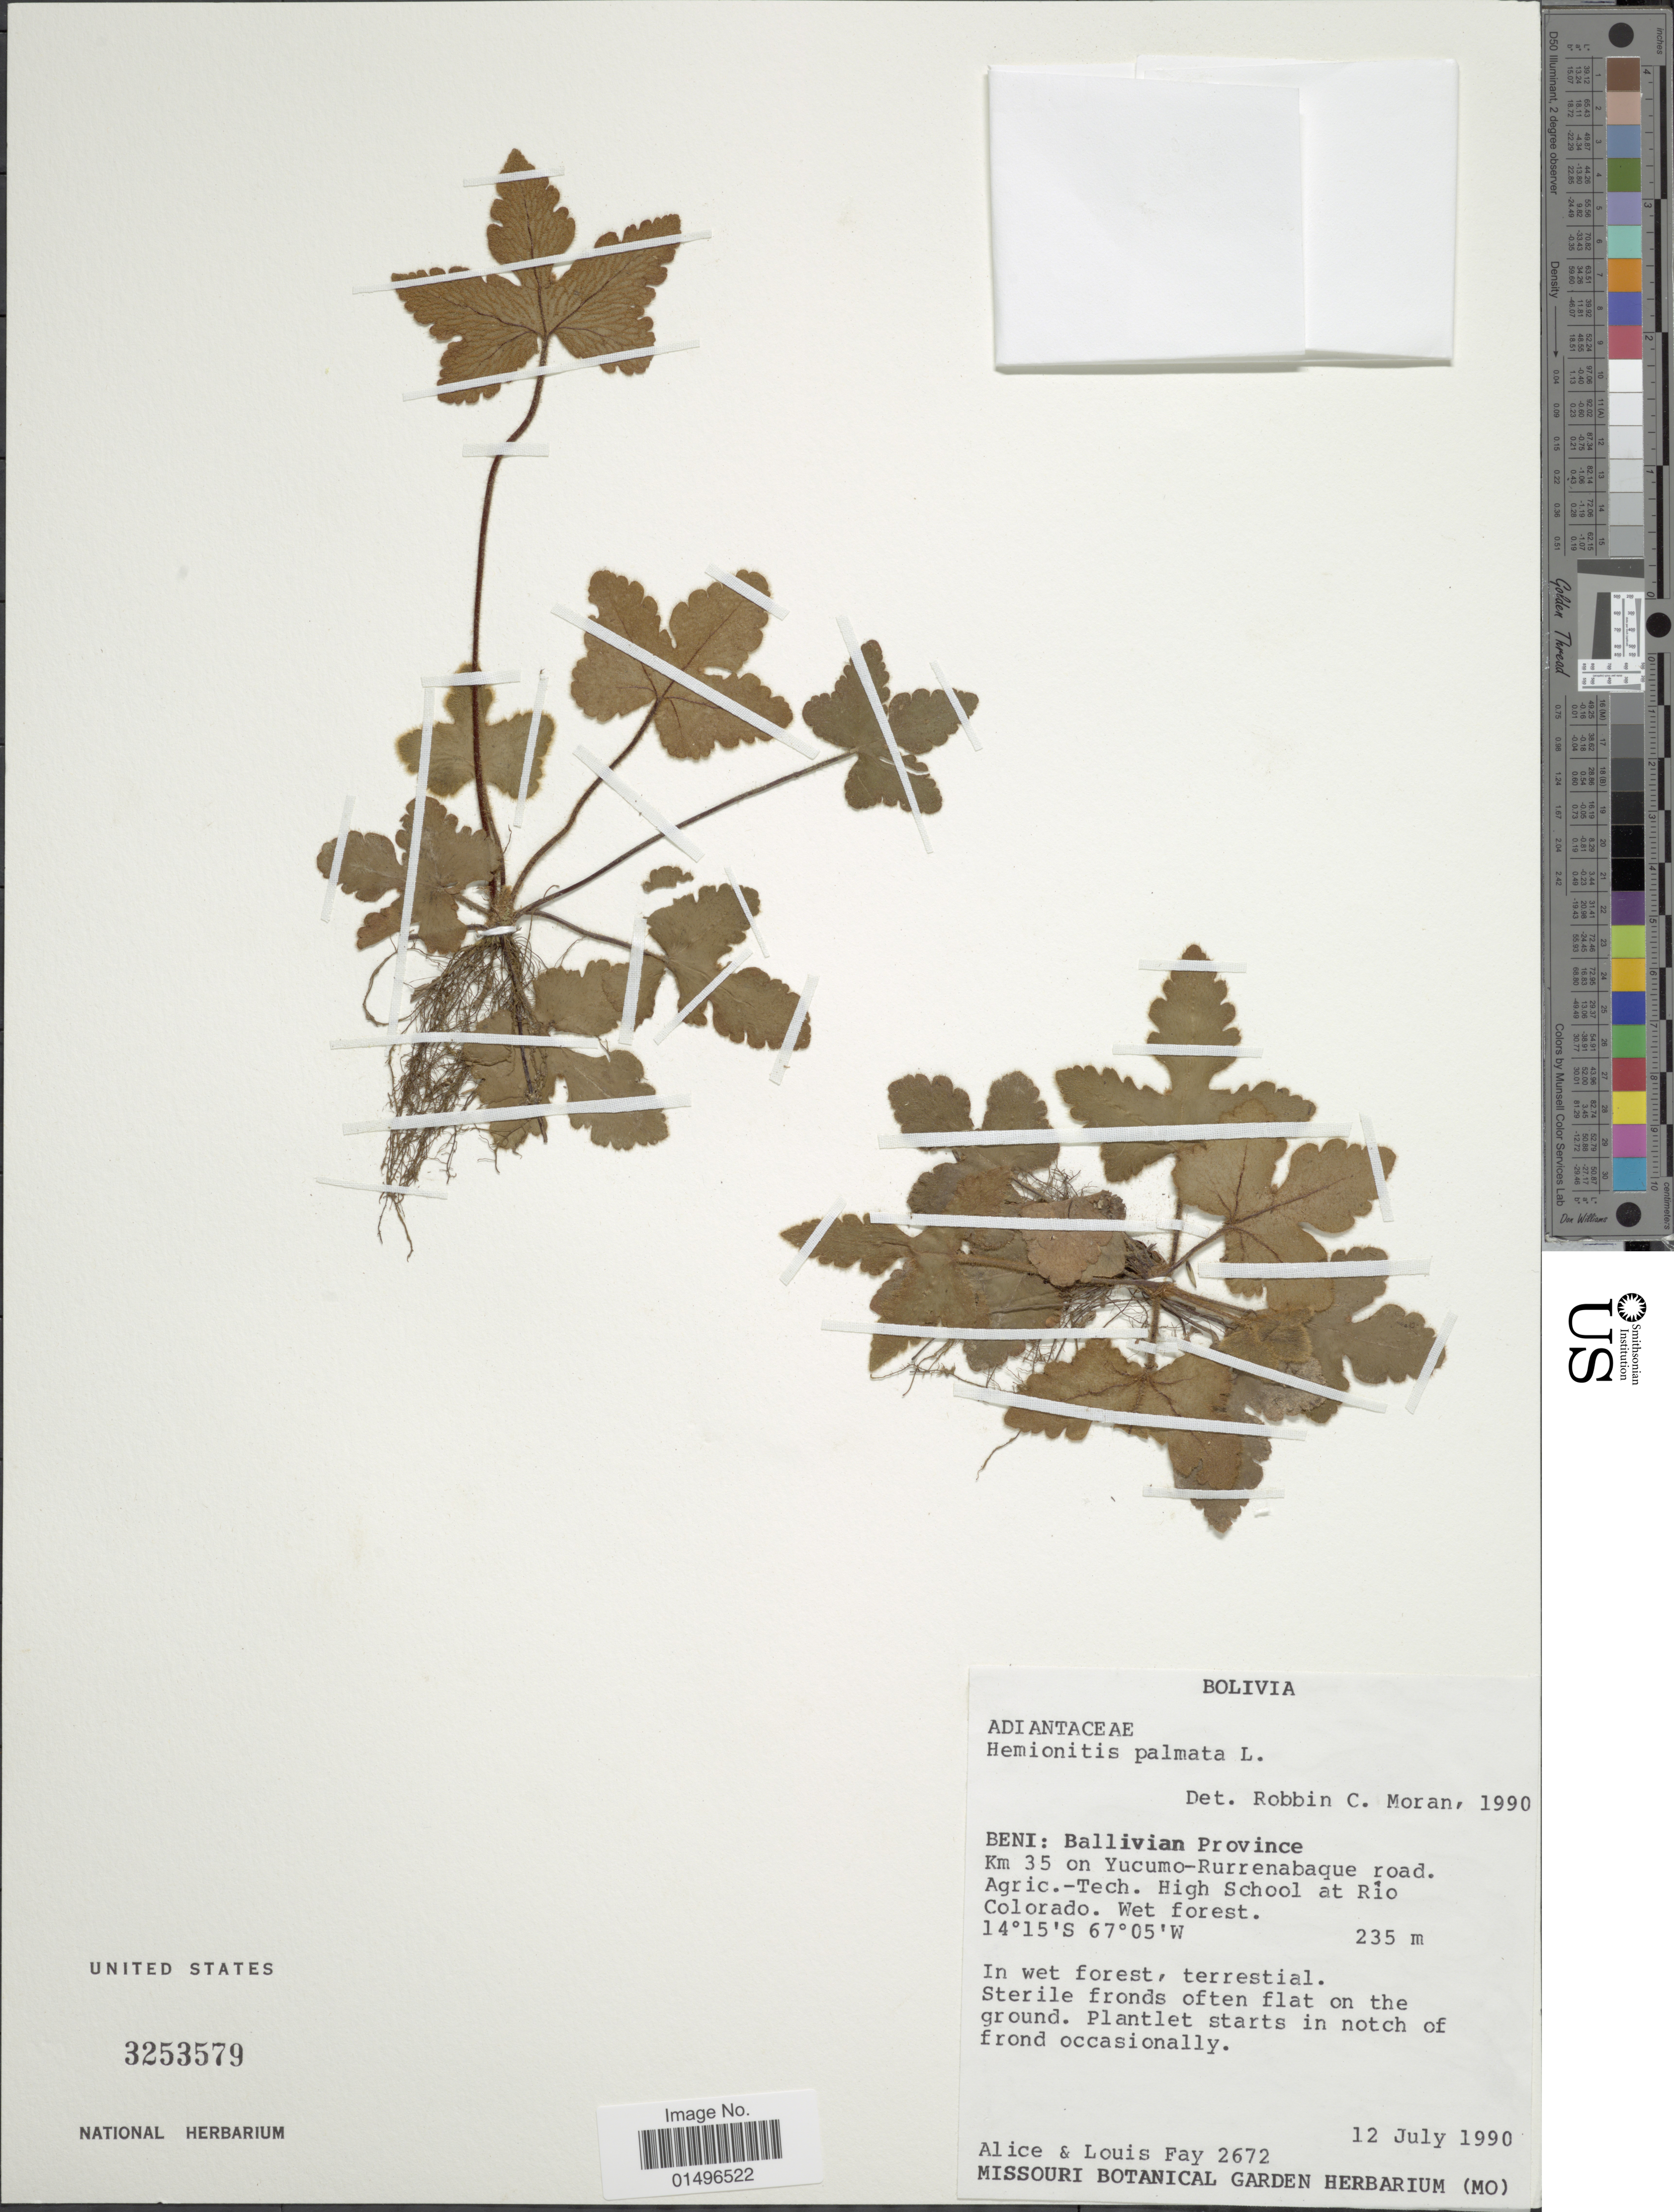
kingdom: Plantae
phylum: Tracheophyta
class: Polypodiopsida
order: Polypodiales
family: Pteridaceae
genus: Hemionitis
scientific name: Hemionitis palmata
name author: L.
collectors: A. Fay & L. Fay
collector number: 2672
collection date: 1990-07-12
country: Bolivia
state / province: Beni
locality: Bolivia, Ballivan Province, Km 35 on Yucumo-Rurrenabaque road. Agric.-Tech. High school at Rio Colorado.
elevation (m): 235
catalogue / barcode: US 3253579